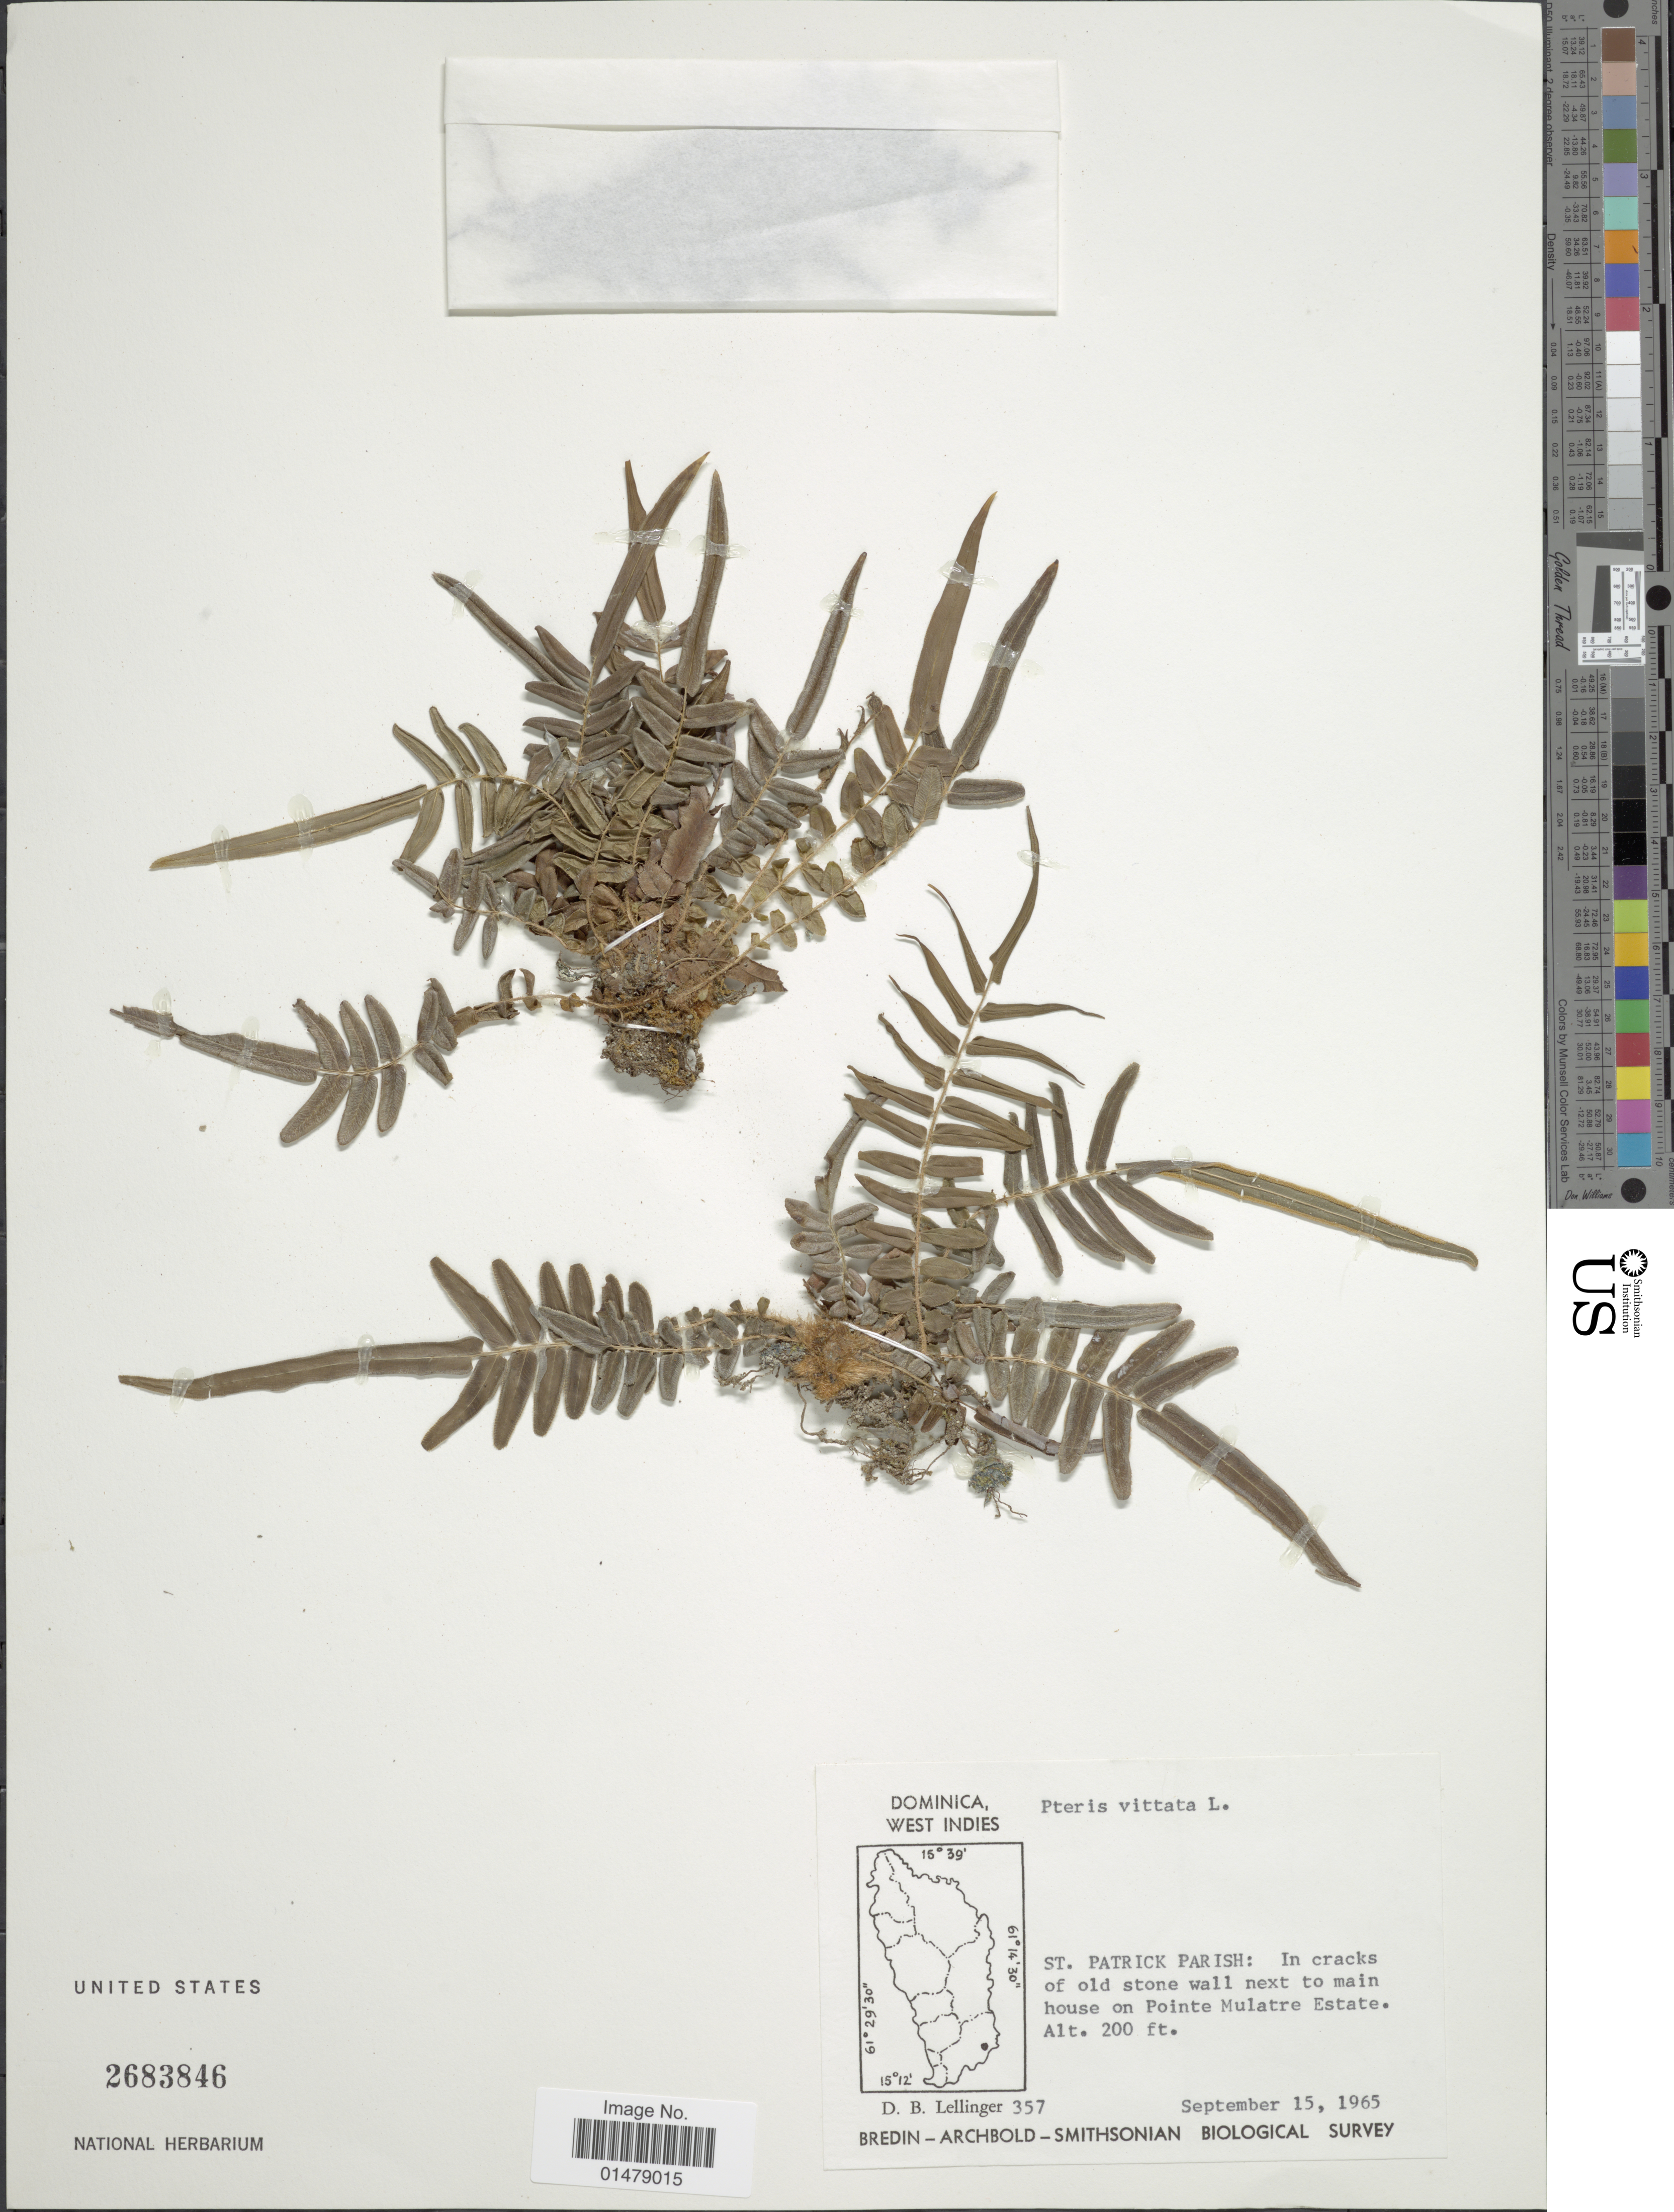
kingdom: Plantae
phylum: Tracheophyta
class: Polypodiopsida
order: Polypodiales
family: Pteridaceae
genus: Pteris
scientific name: Pteris vittata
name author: L.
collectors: D. B. Lellinger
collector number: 357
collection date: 1965-09-15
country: Dominica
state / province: St. Patrick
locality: West Indies. St. Patrick Parish: In cracks of old stone wall next to main house on Pointe Mulatre Estate.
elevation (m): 61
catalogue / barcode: US 2683846